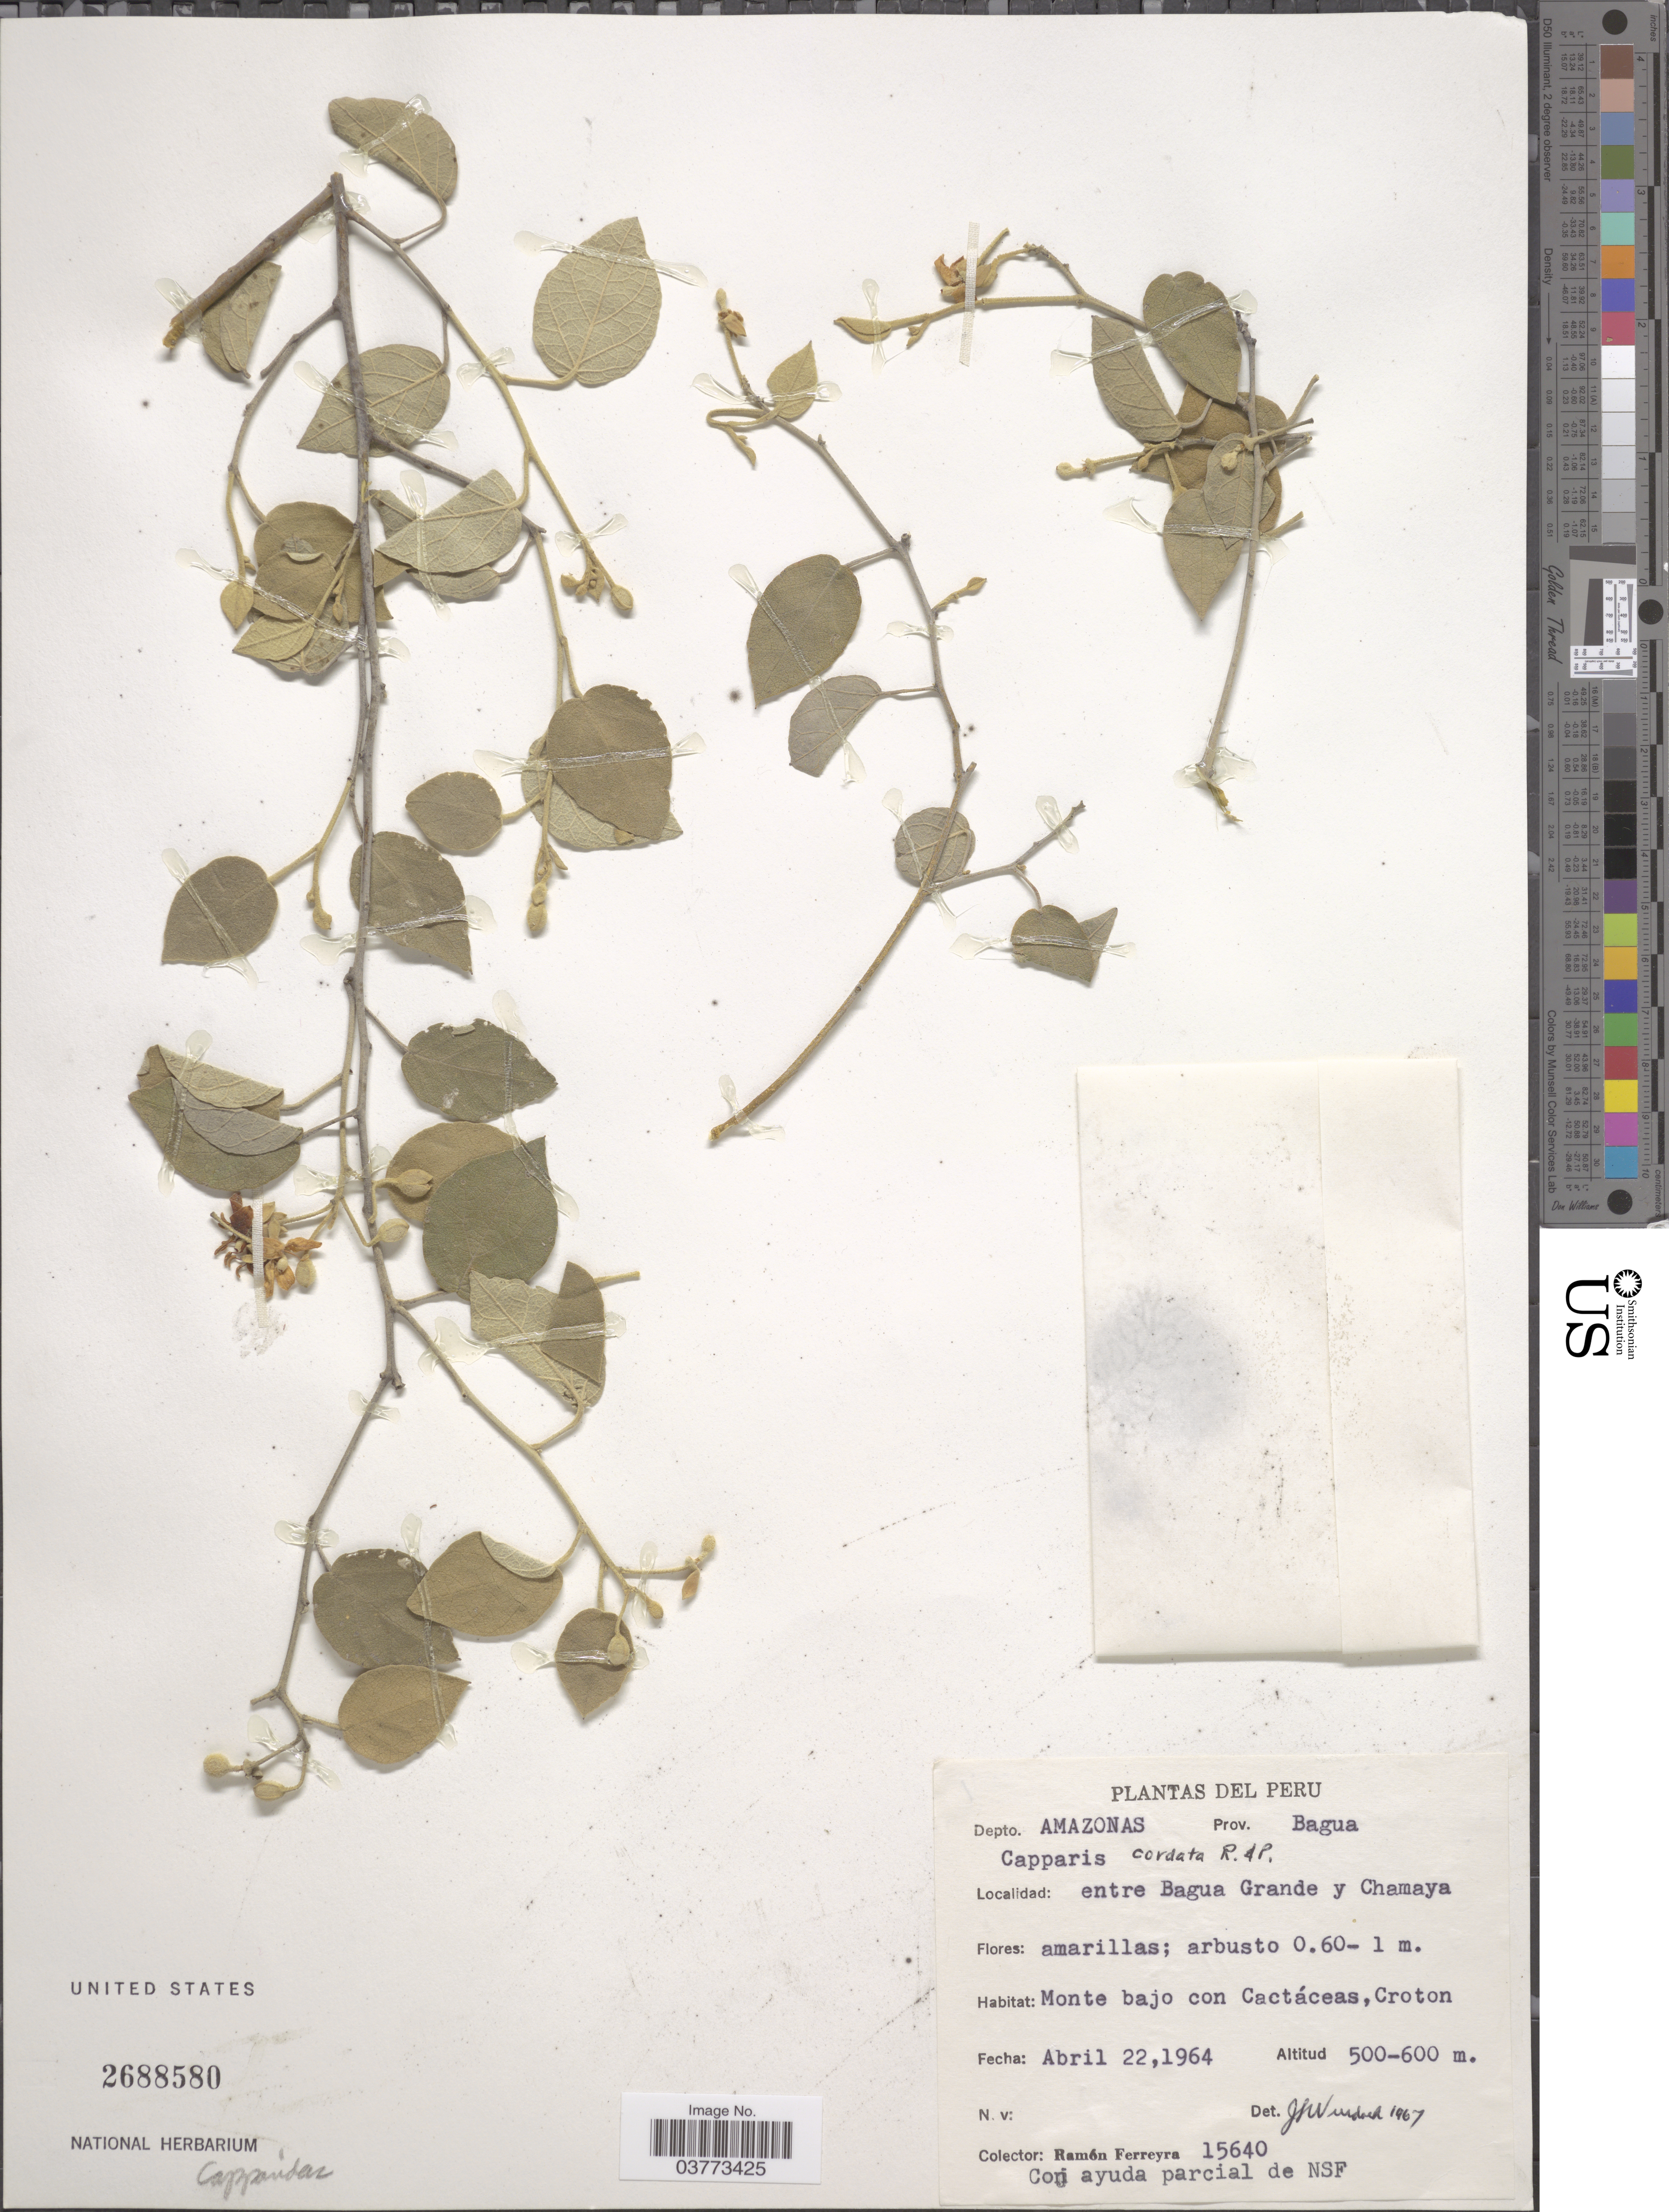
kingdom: Plantae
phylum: Tracheophyta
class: Magnoliopsida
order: Brassicales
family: Capparaceae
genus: Capparicordis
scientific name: Capparicordis crotonoides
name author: (Kunth) Iltis & Cornejo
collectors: R. A. Ferreyra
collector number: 15640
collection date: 1964-04-22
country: Peru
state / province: Amazonas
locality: Depto. Amazonas. Prov. Bagua. Entre Bagua Grande y Chamaya. Monte bajo con Cactáceas, Croton.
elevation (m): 500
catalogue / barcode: US 2688580